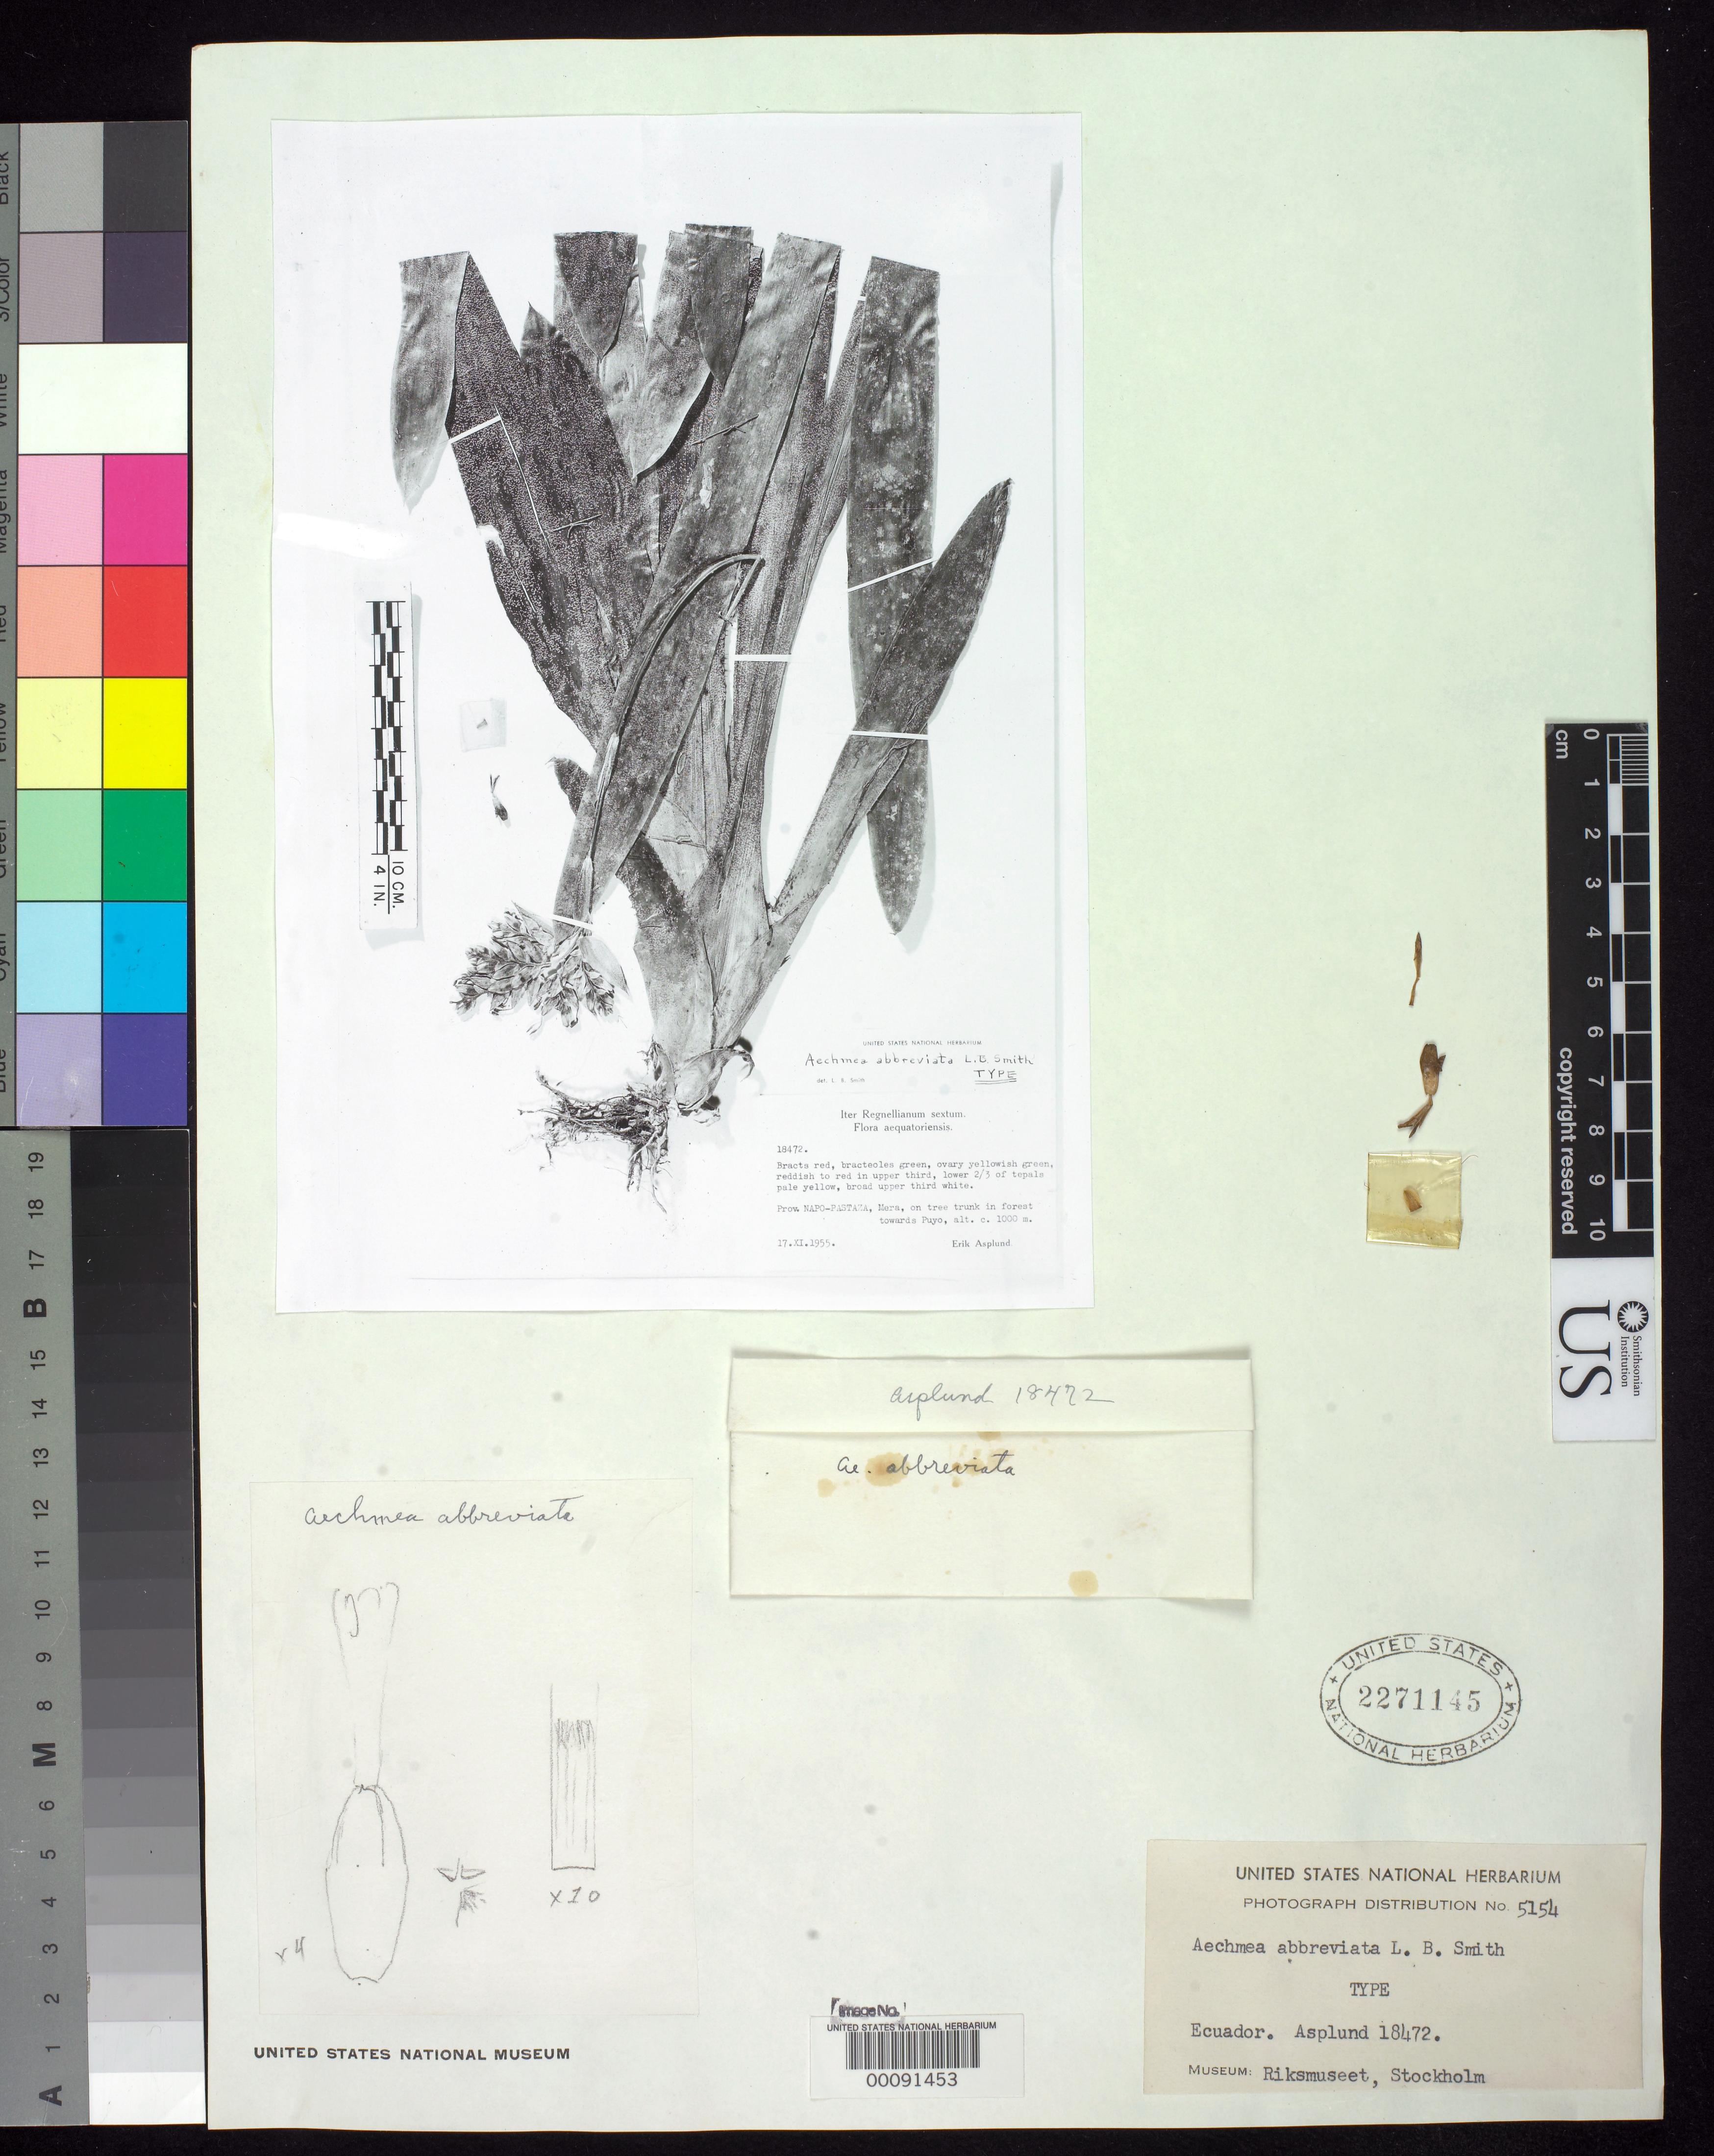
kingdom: Plantae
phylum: Tracheophyta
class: Liliopsida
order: Poales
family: Bromeliaceae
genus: Aechmea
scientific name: Aechmea abbreviata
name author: L.B. Sm.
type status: Isotype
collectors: E. Asplund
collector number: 18472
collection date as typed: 17 Nov 1955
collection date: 1955-11-17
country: Ecuador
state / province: Napo / Pastaza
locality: Mera.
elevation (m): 1000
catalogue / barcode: US 2271145